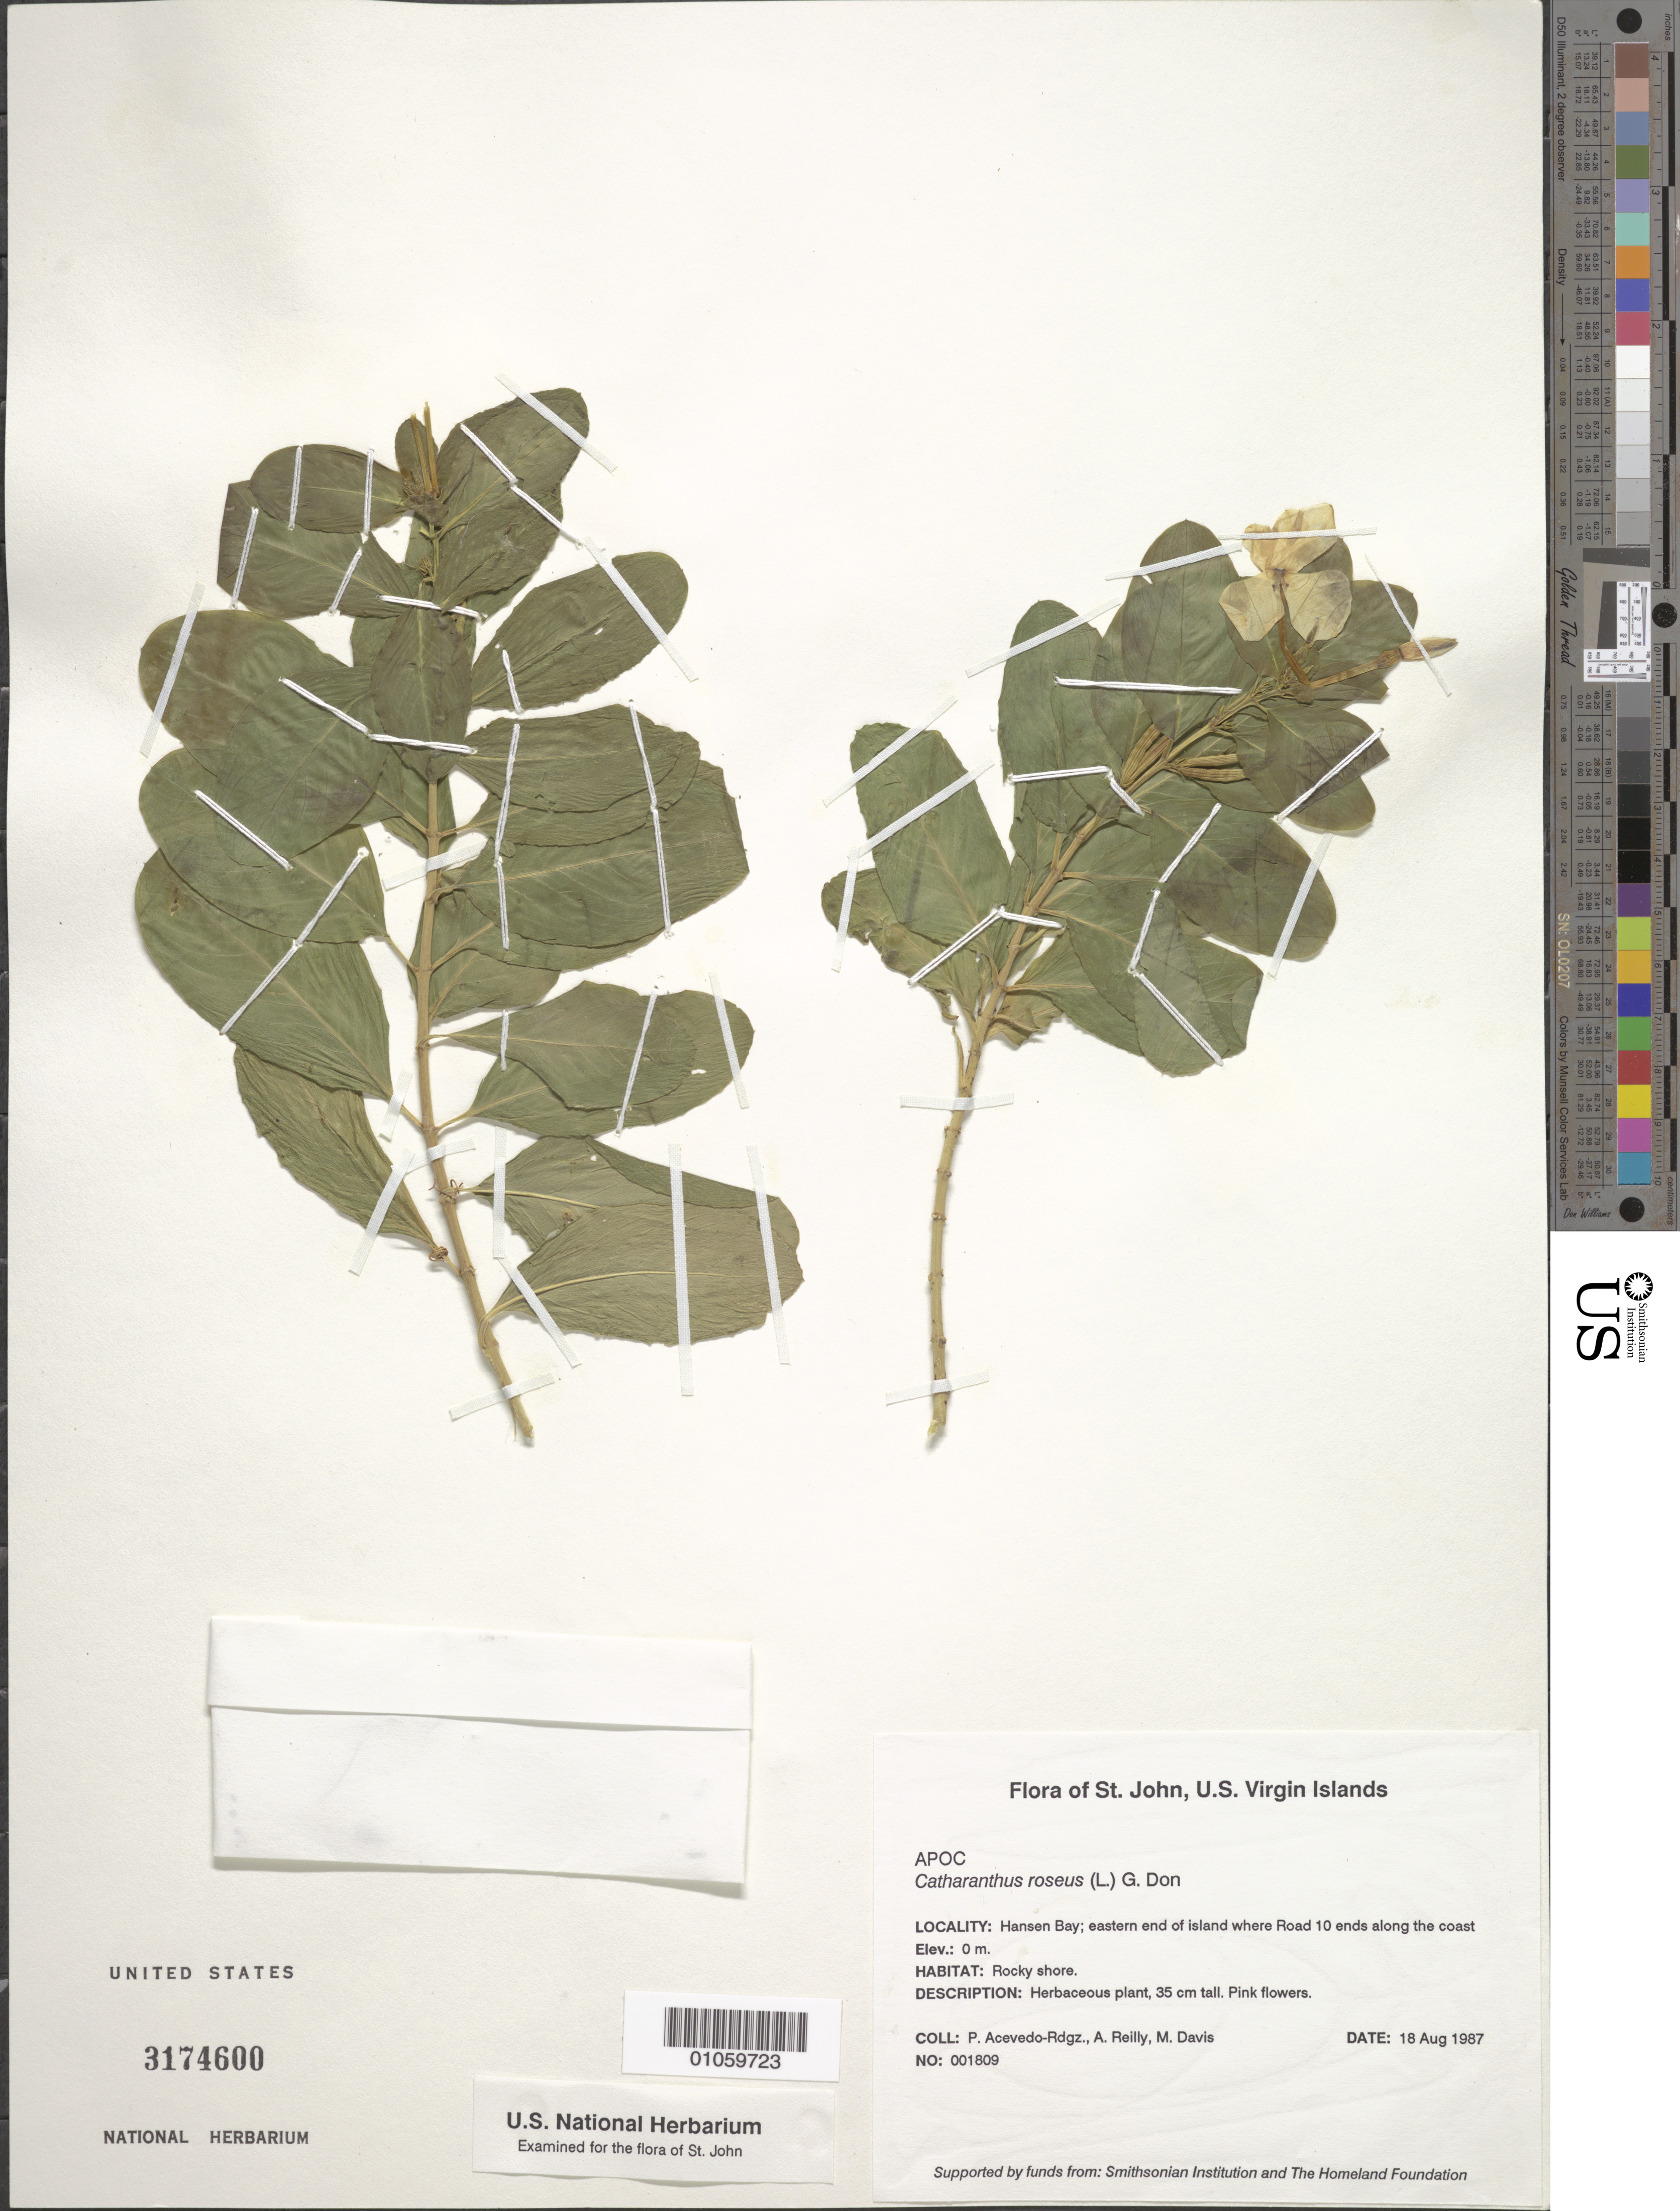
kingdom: Plantae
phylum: Tracheophyta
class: Magnoliopsida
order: Gentianales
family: Apocynaceae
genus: Lochnera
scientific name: Lochnera rosea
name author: (L.) Rchb. ex Endl.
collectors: P. Acevedo-Rodr., A. Reilly & M. Davis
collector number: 1809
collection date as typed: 18 Aug 1987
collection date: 1987-08-18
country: U.S. Virgin Islands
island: St. John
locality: East End Quarter; Hansen Bay (Eastern part of the Island at the end of Rt. 10)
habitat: Dry, scrubby coastal environment along a rocky shore.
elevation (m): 0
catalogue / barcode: US 3174600